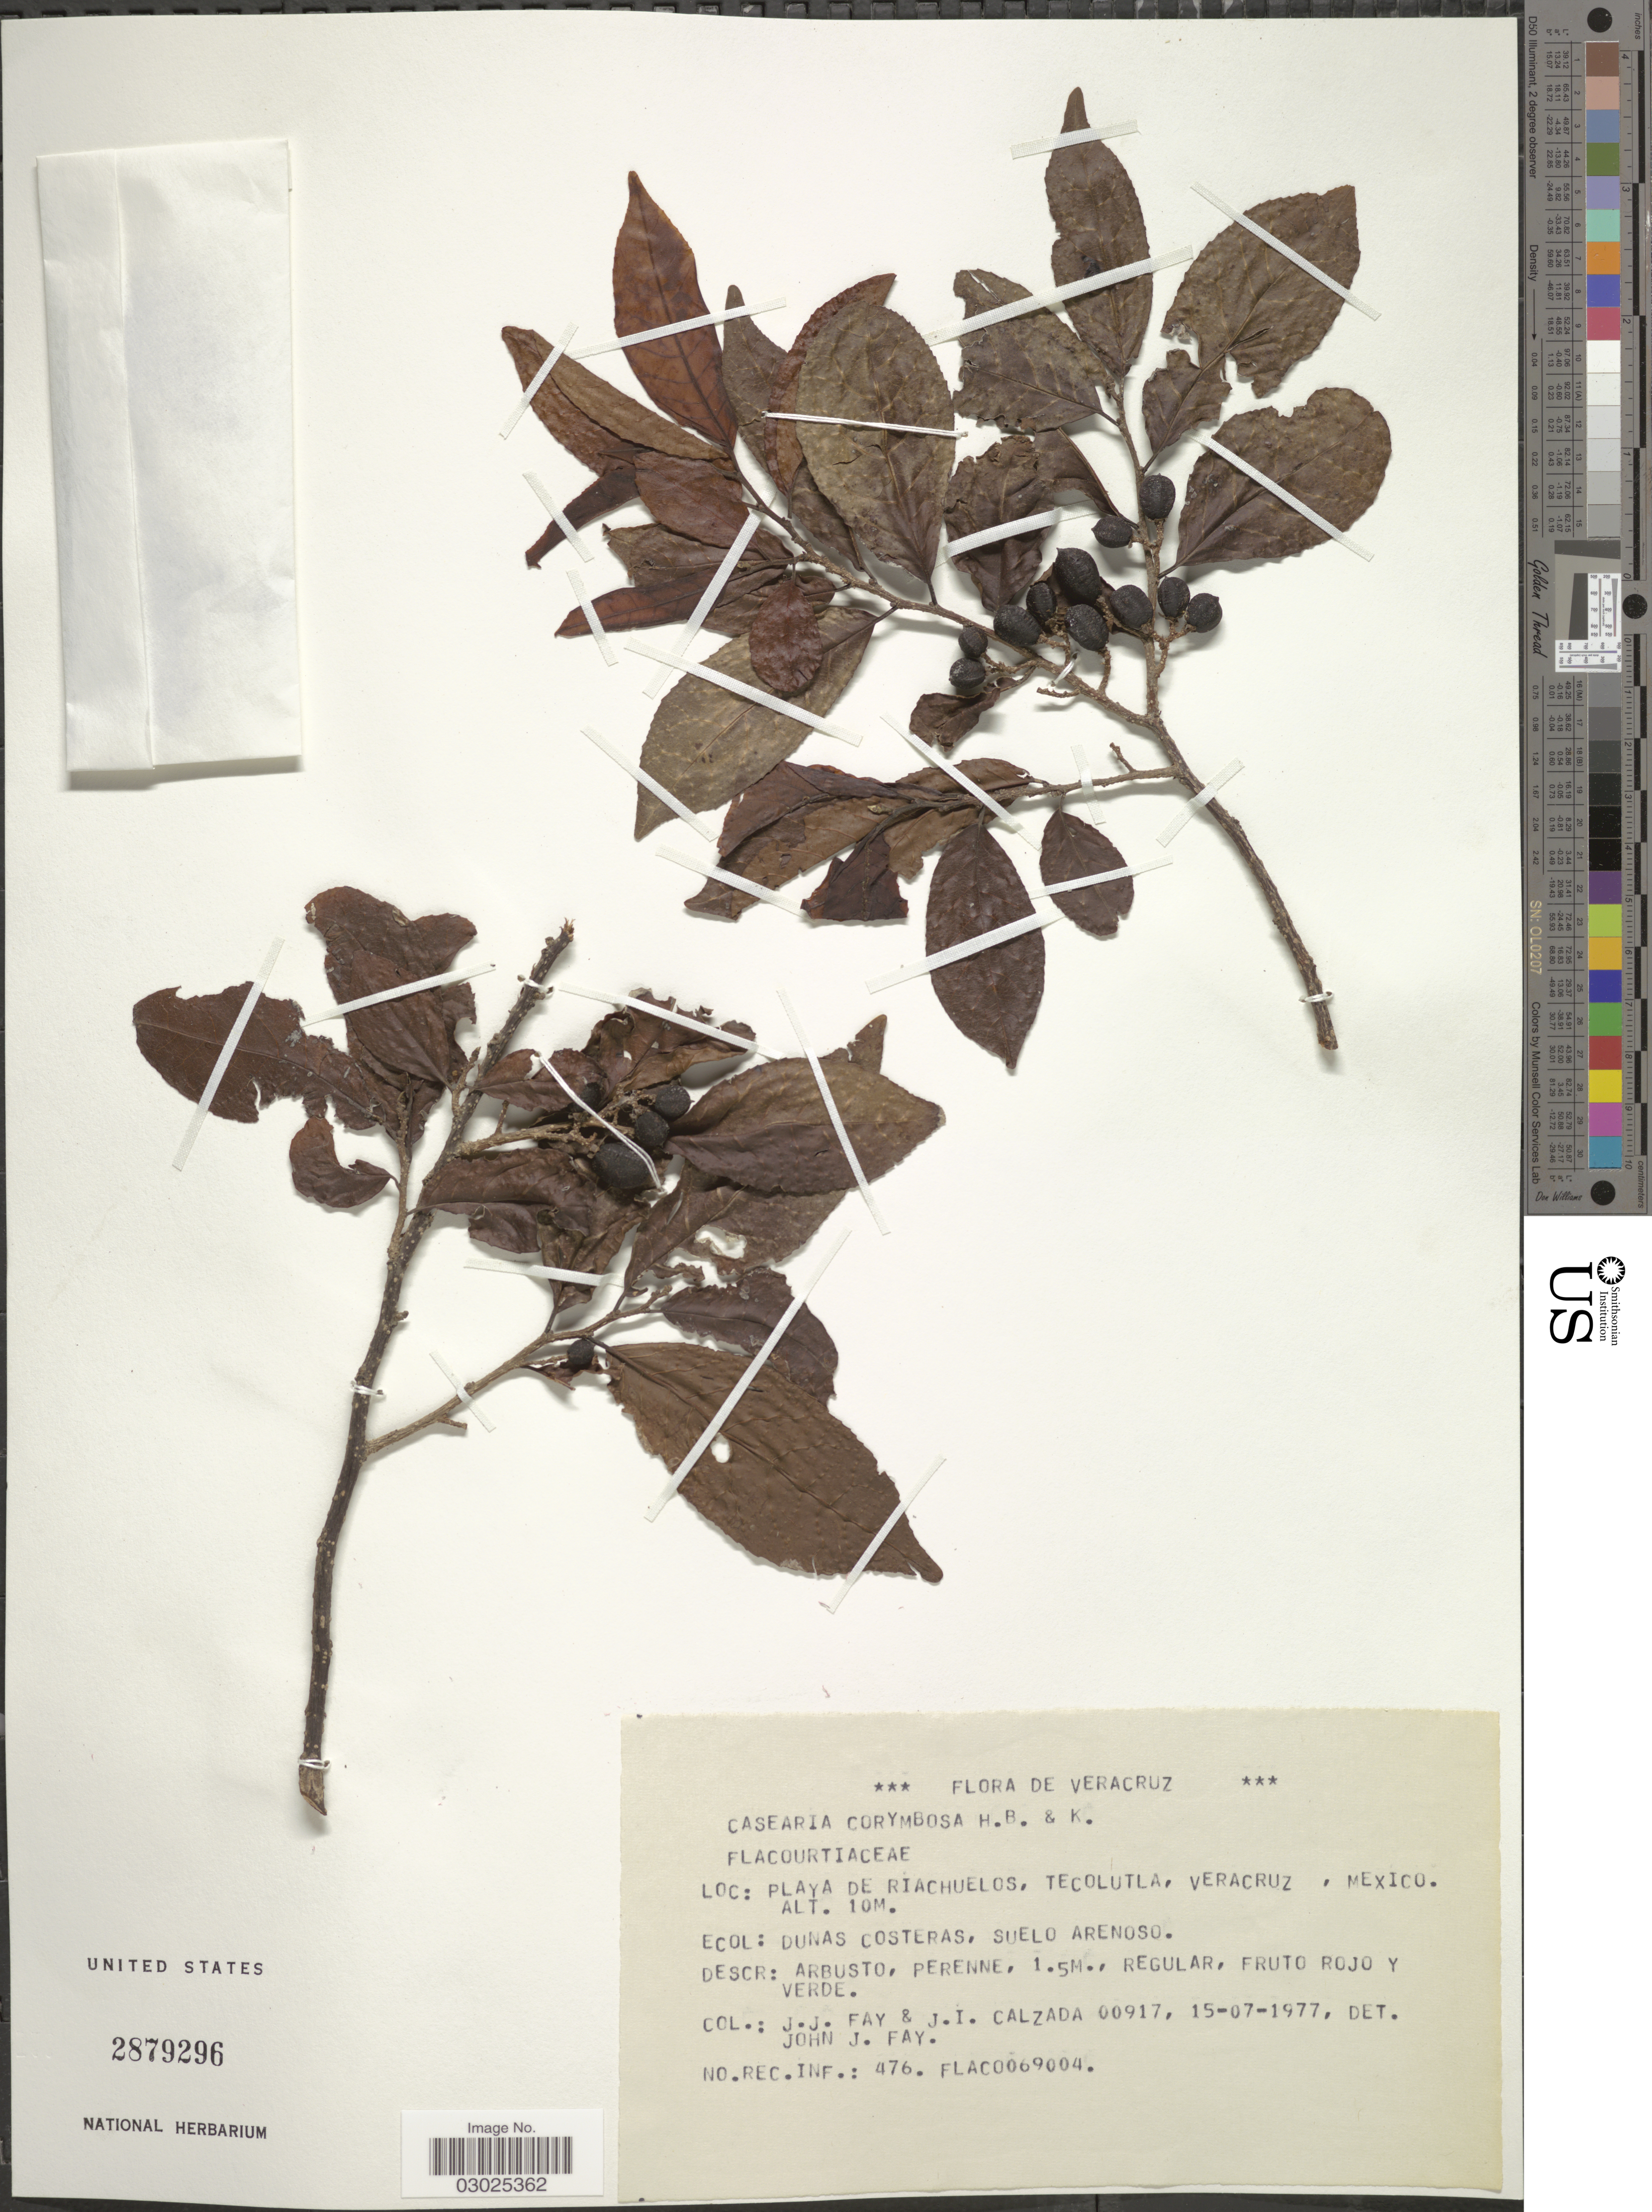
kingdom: Plantae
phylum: Tracheophyta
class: Magnoliopsida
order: Malpighiales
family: Salicaceae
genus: Casearia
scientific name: Casearia corymbosa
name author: Kunth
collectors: J. Fay & J. I. Calzada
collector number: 00917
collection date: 1977-07-15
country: Mexico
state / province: Veracruz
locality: Veracruz. Playa de Riachuelos, Tecolutla.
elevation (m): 10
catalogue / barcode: US 2879296